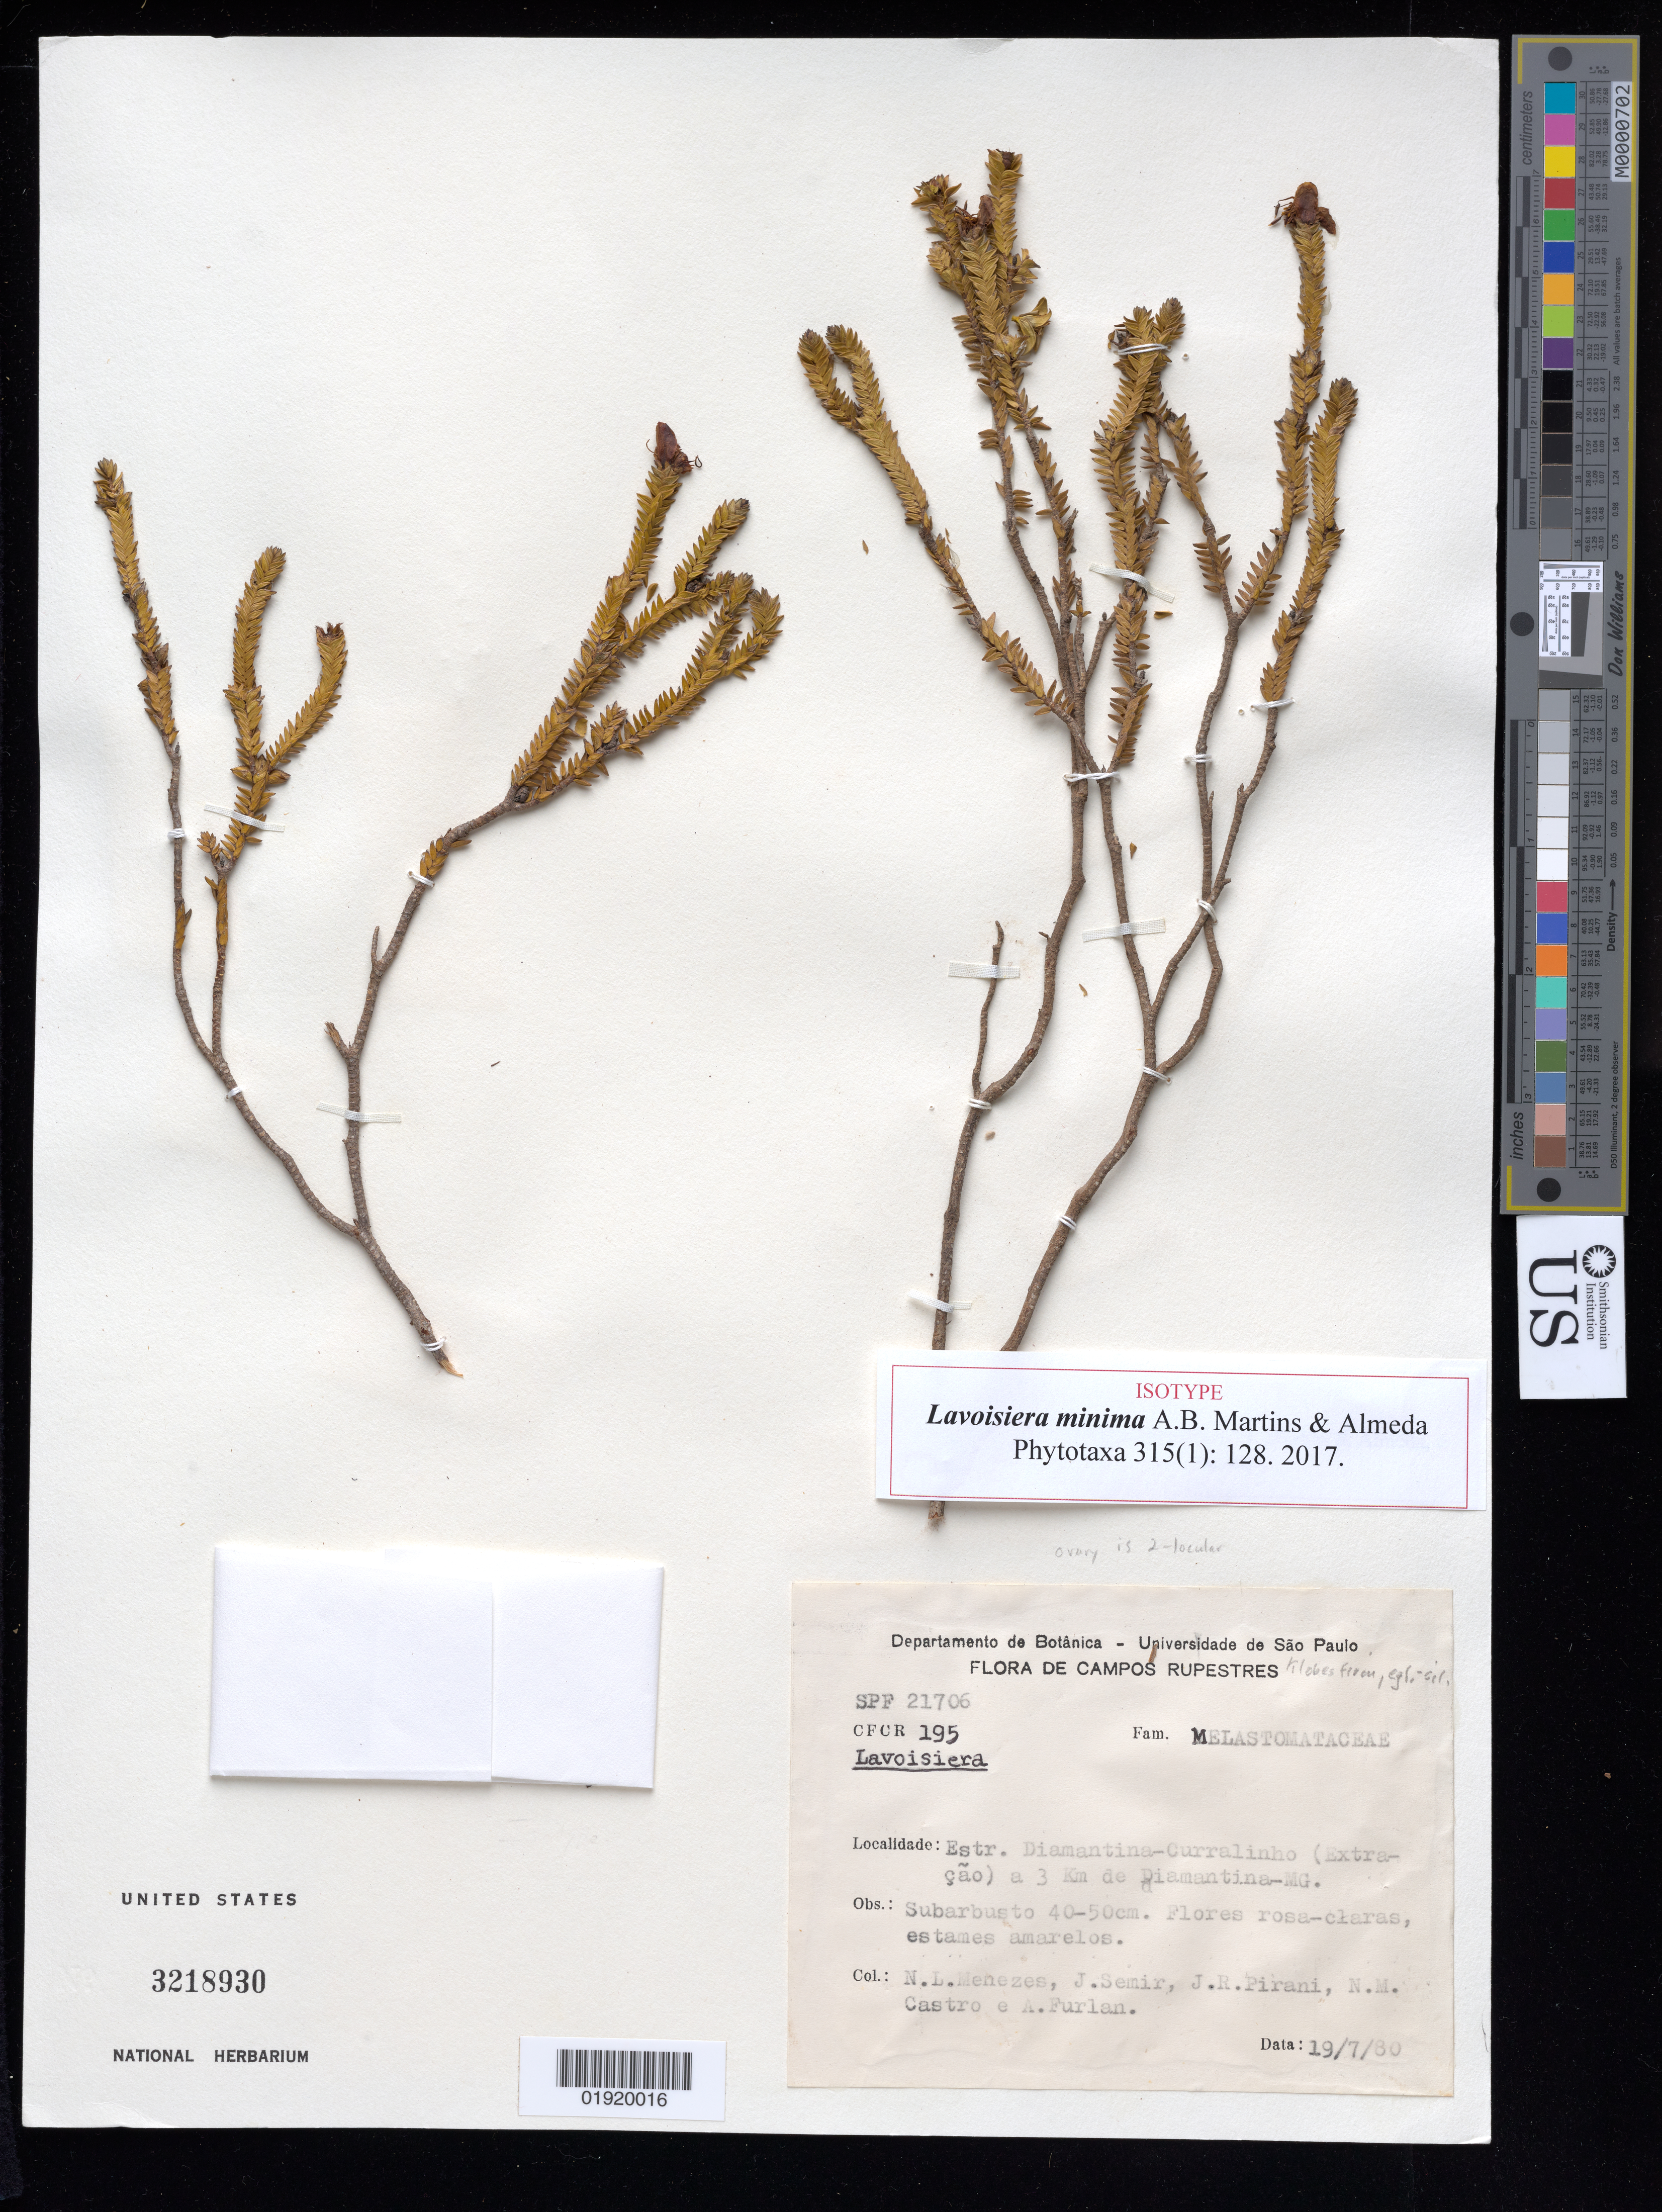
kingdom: Plantae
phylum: Tracheophyta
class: Magnoliopsida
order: Myrtales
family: Melastomataceae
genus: Lavoisiera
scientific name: Lavoisiera minima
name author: A.B. Martins & Almeda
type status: Isotype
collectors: N. Menezes, J. Semir, J. R. Pirani, N. Castro & A. Furlan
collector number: CFCR 195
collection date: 1980-07-19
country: Brazil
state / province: Minas Gerais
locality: Estr. Diamantina-Curralinho (Extração) a 3 km de Diamantina - MG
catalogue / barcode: US 3218930